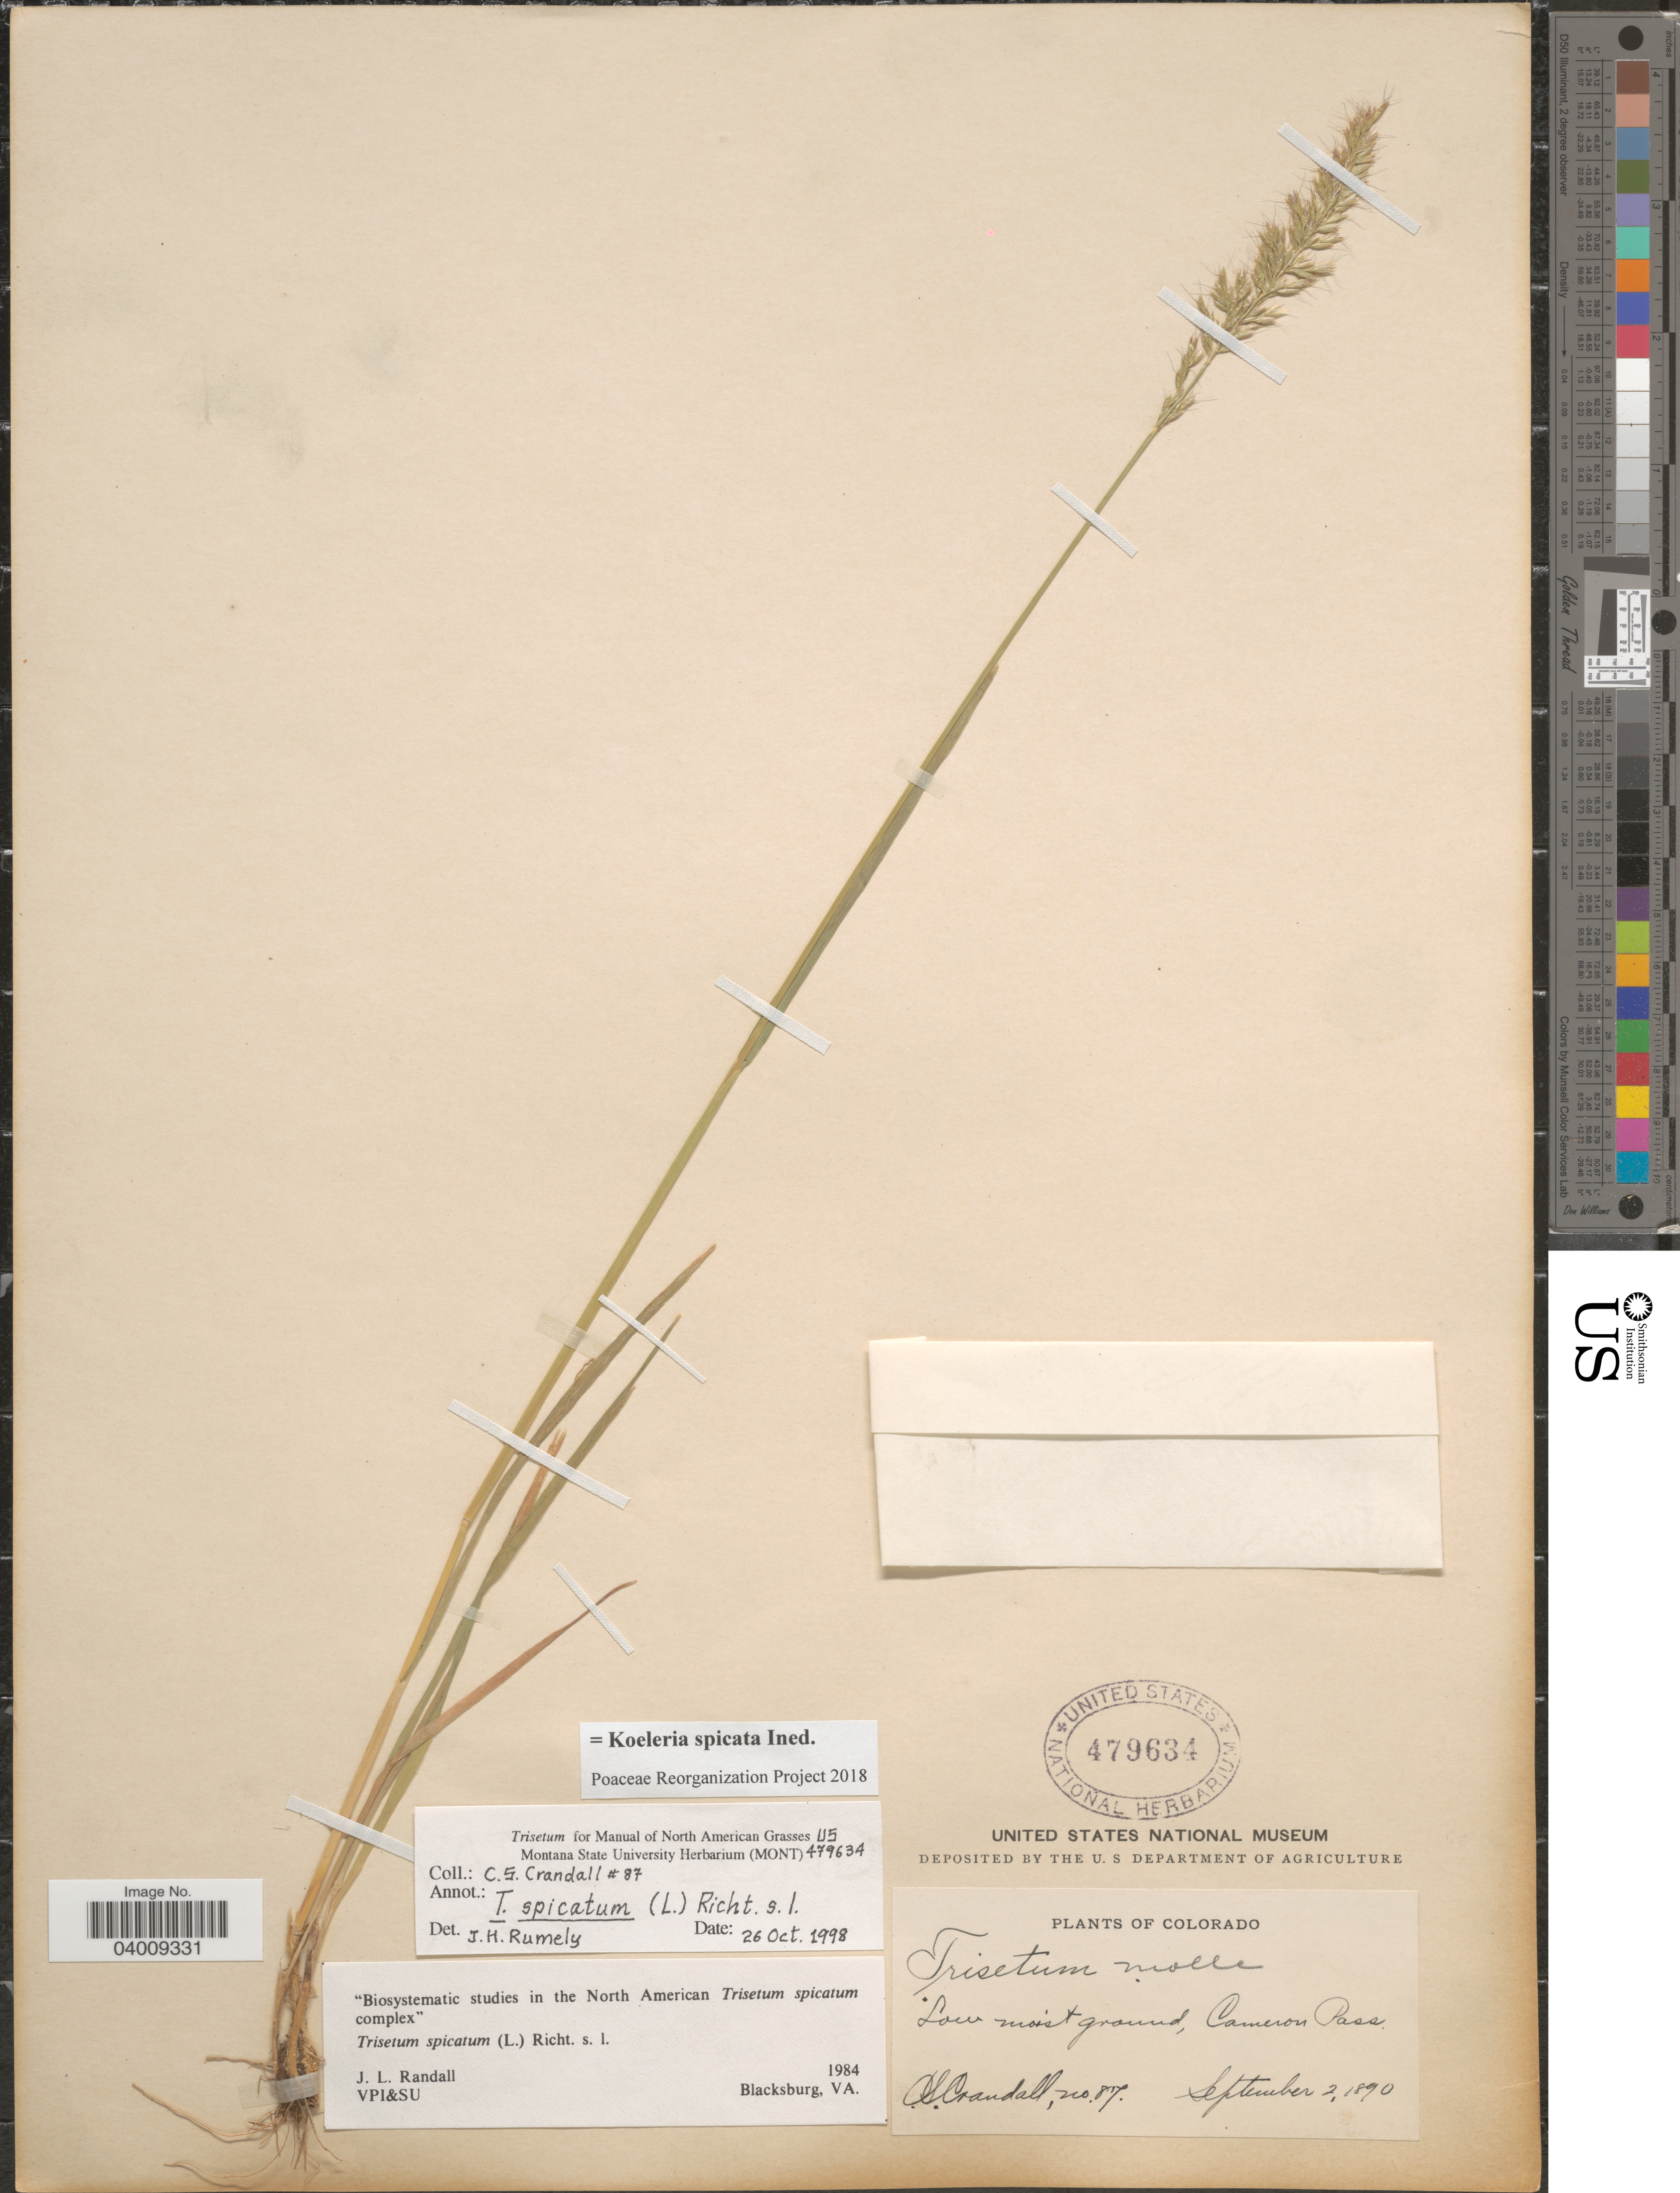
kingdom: Plantae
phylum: Tracheophyta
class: Liliopsida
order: Poales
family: Poaceae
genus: Koeleria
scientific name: Koeleria spicata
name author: (L.) Barberá et al.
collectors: C. Crandall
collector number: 87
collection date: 1890-09-02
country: United States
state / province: Colorado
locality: Cameron Pass.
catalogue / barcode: US 479634